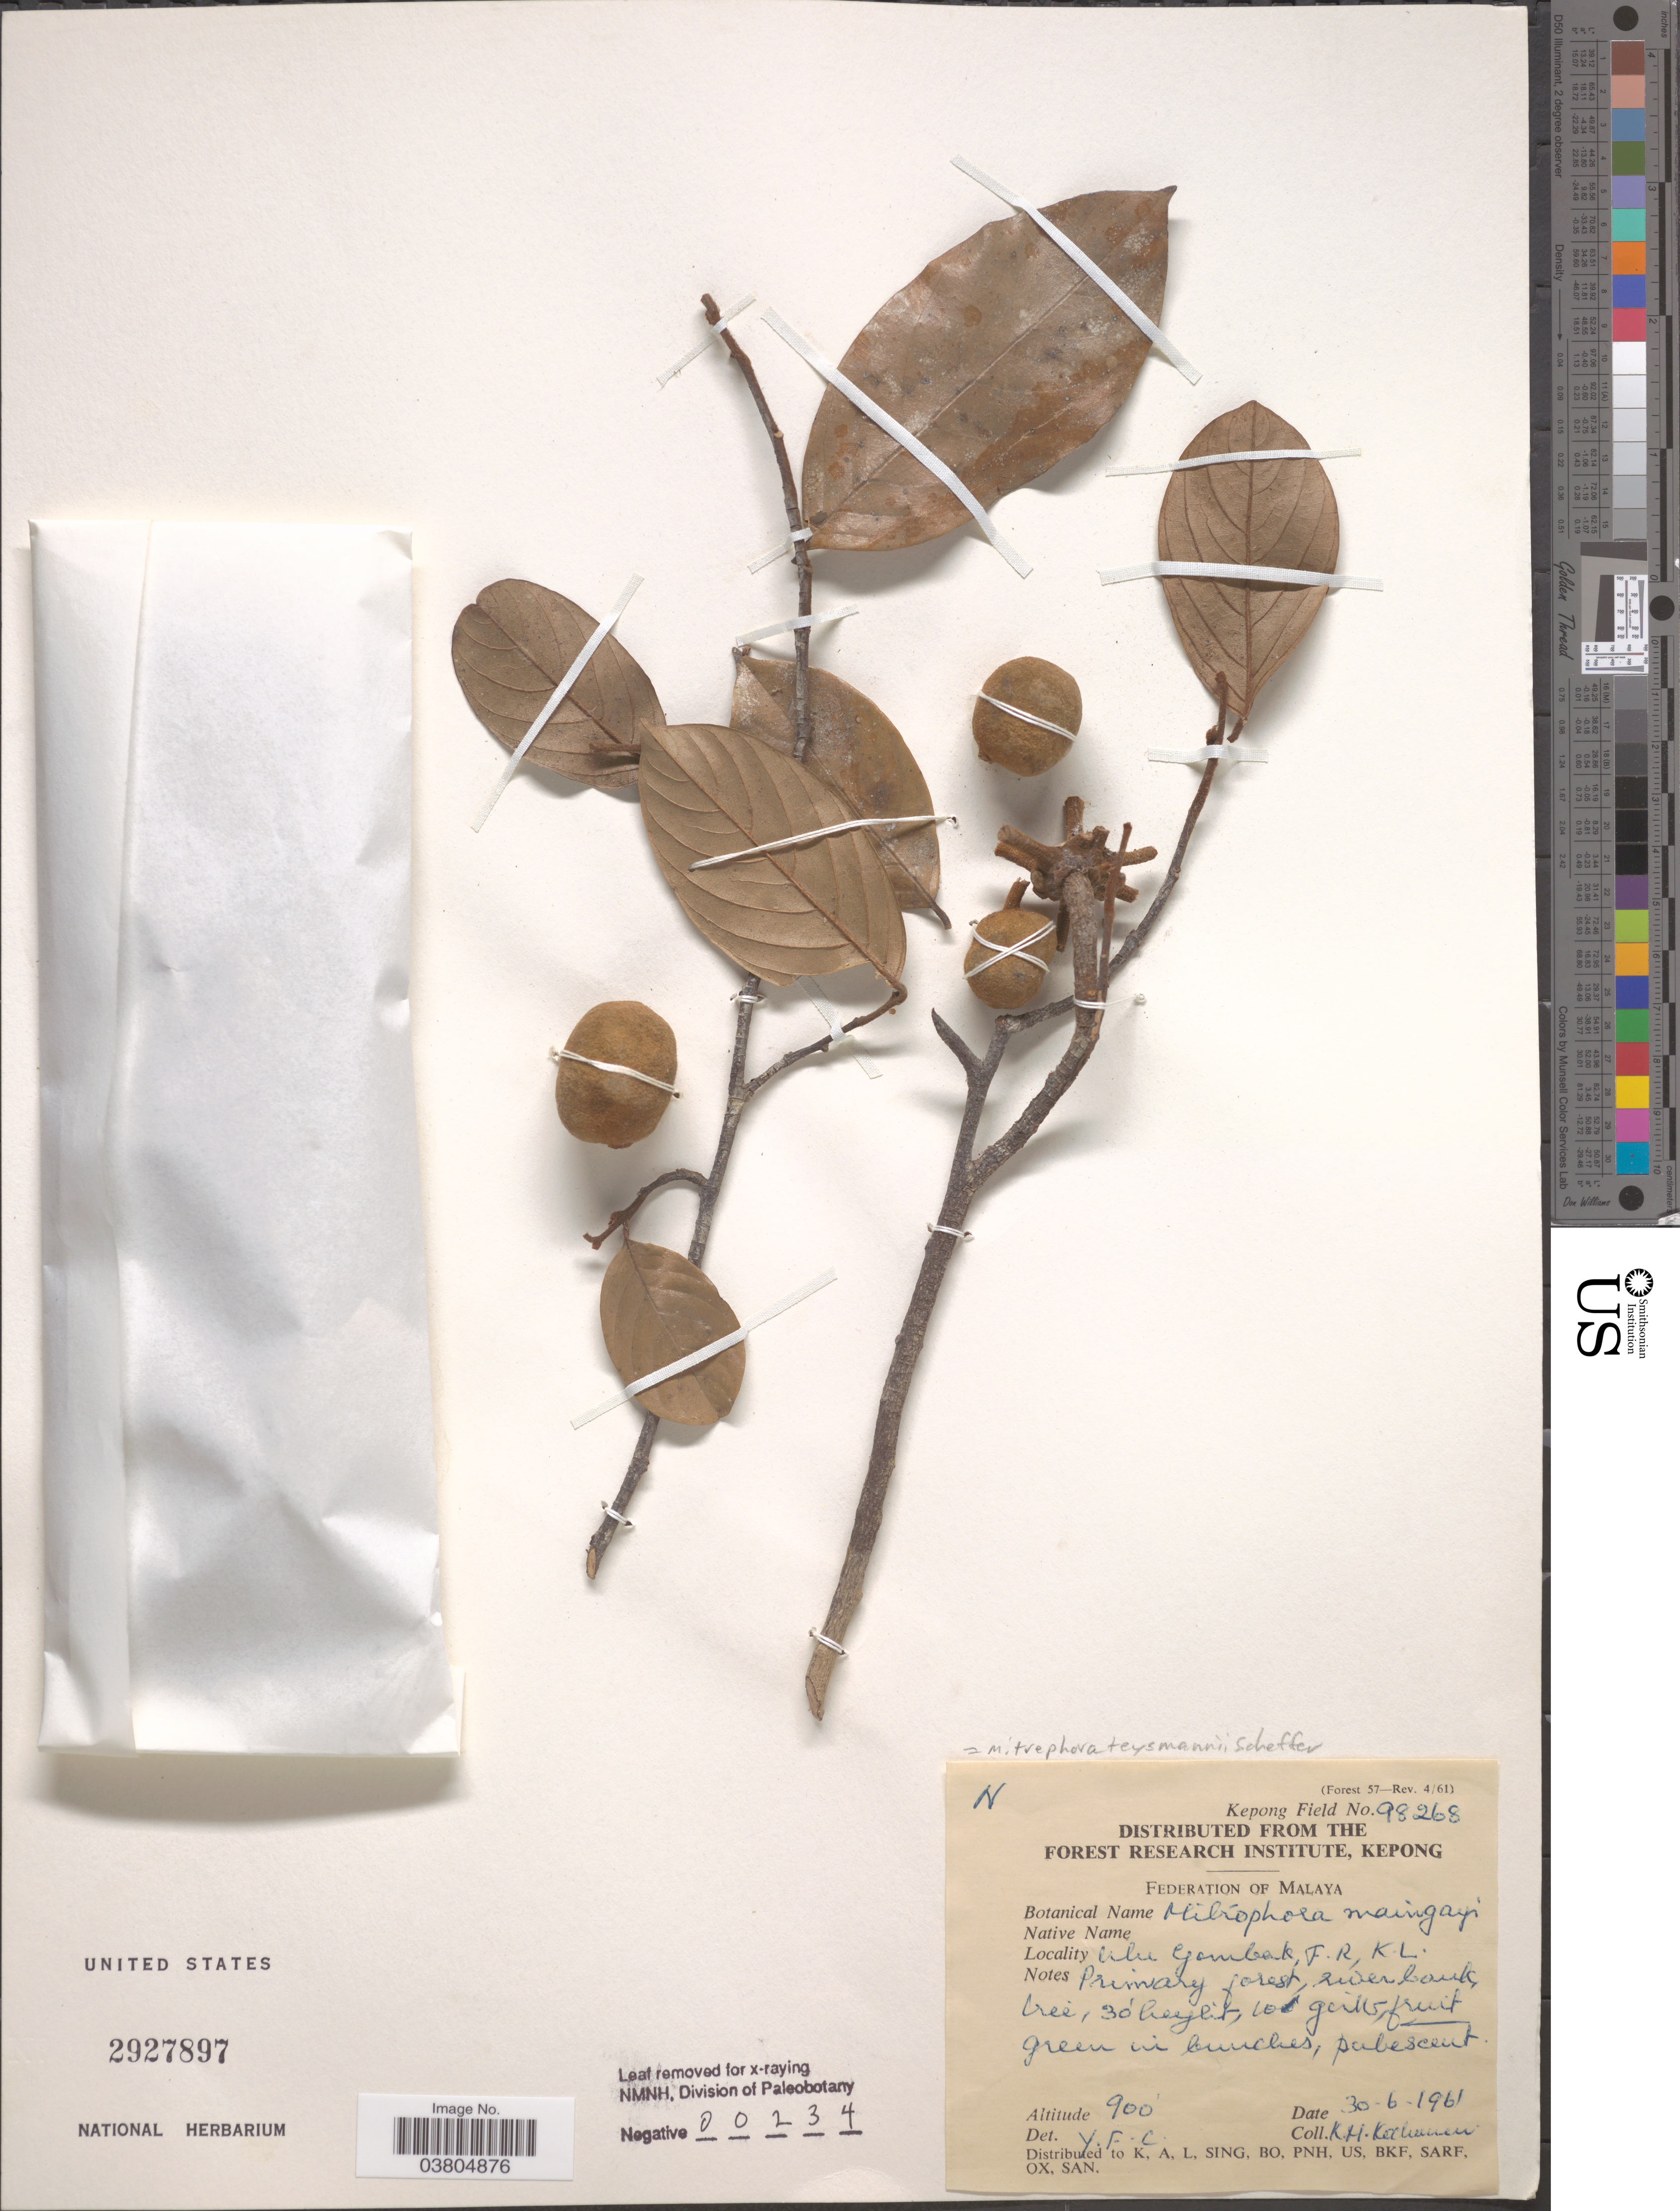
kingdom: Plantae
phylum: Tracheophyta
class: Magnoliopsida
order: Magnoliales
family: Annonaceae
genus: Mitrephora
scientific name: Mitrephora teysmannii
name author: Scheff.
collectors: K. Kochummen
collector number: Kepong Field 98268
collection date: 1961-06-30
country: Malaysia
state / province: Kuala Lumpur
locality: Federation of Malaya. Ulu Gombak, F.R, K.L.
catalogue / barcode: US 2927897